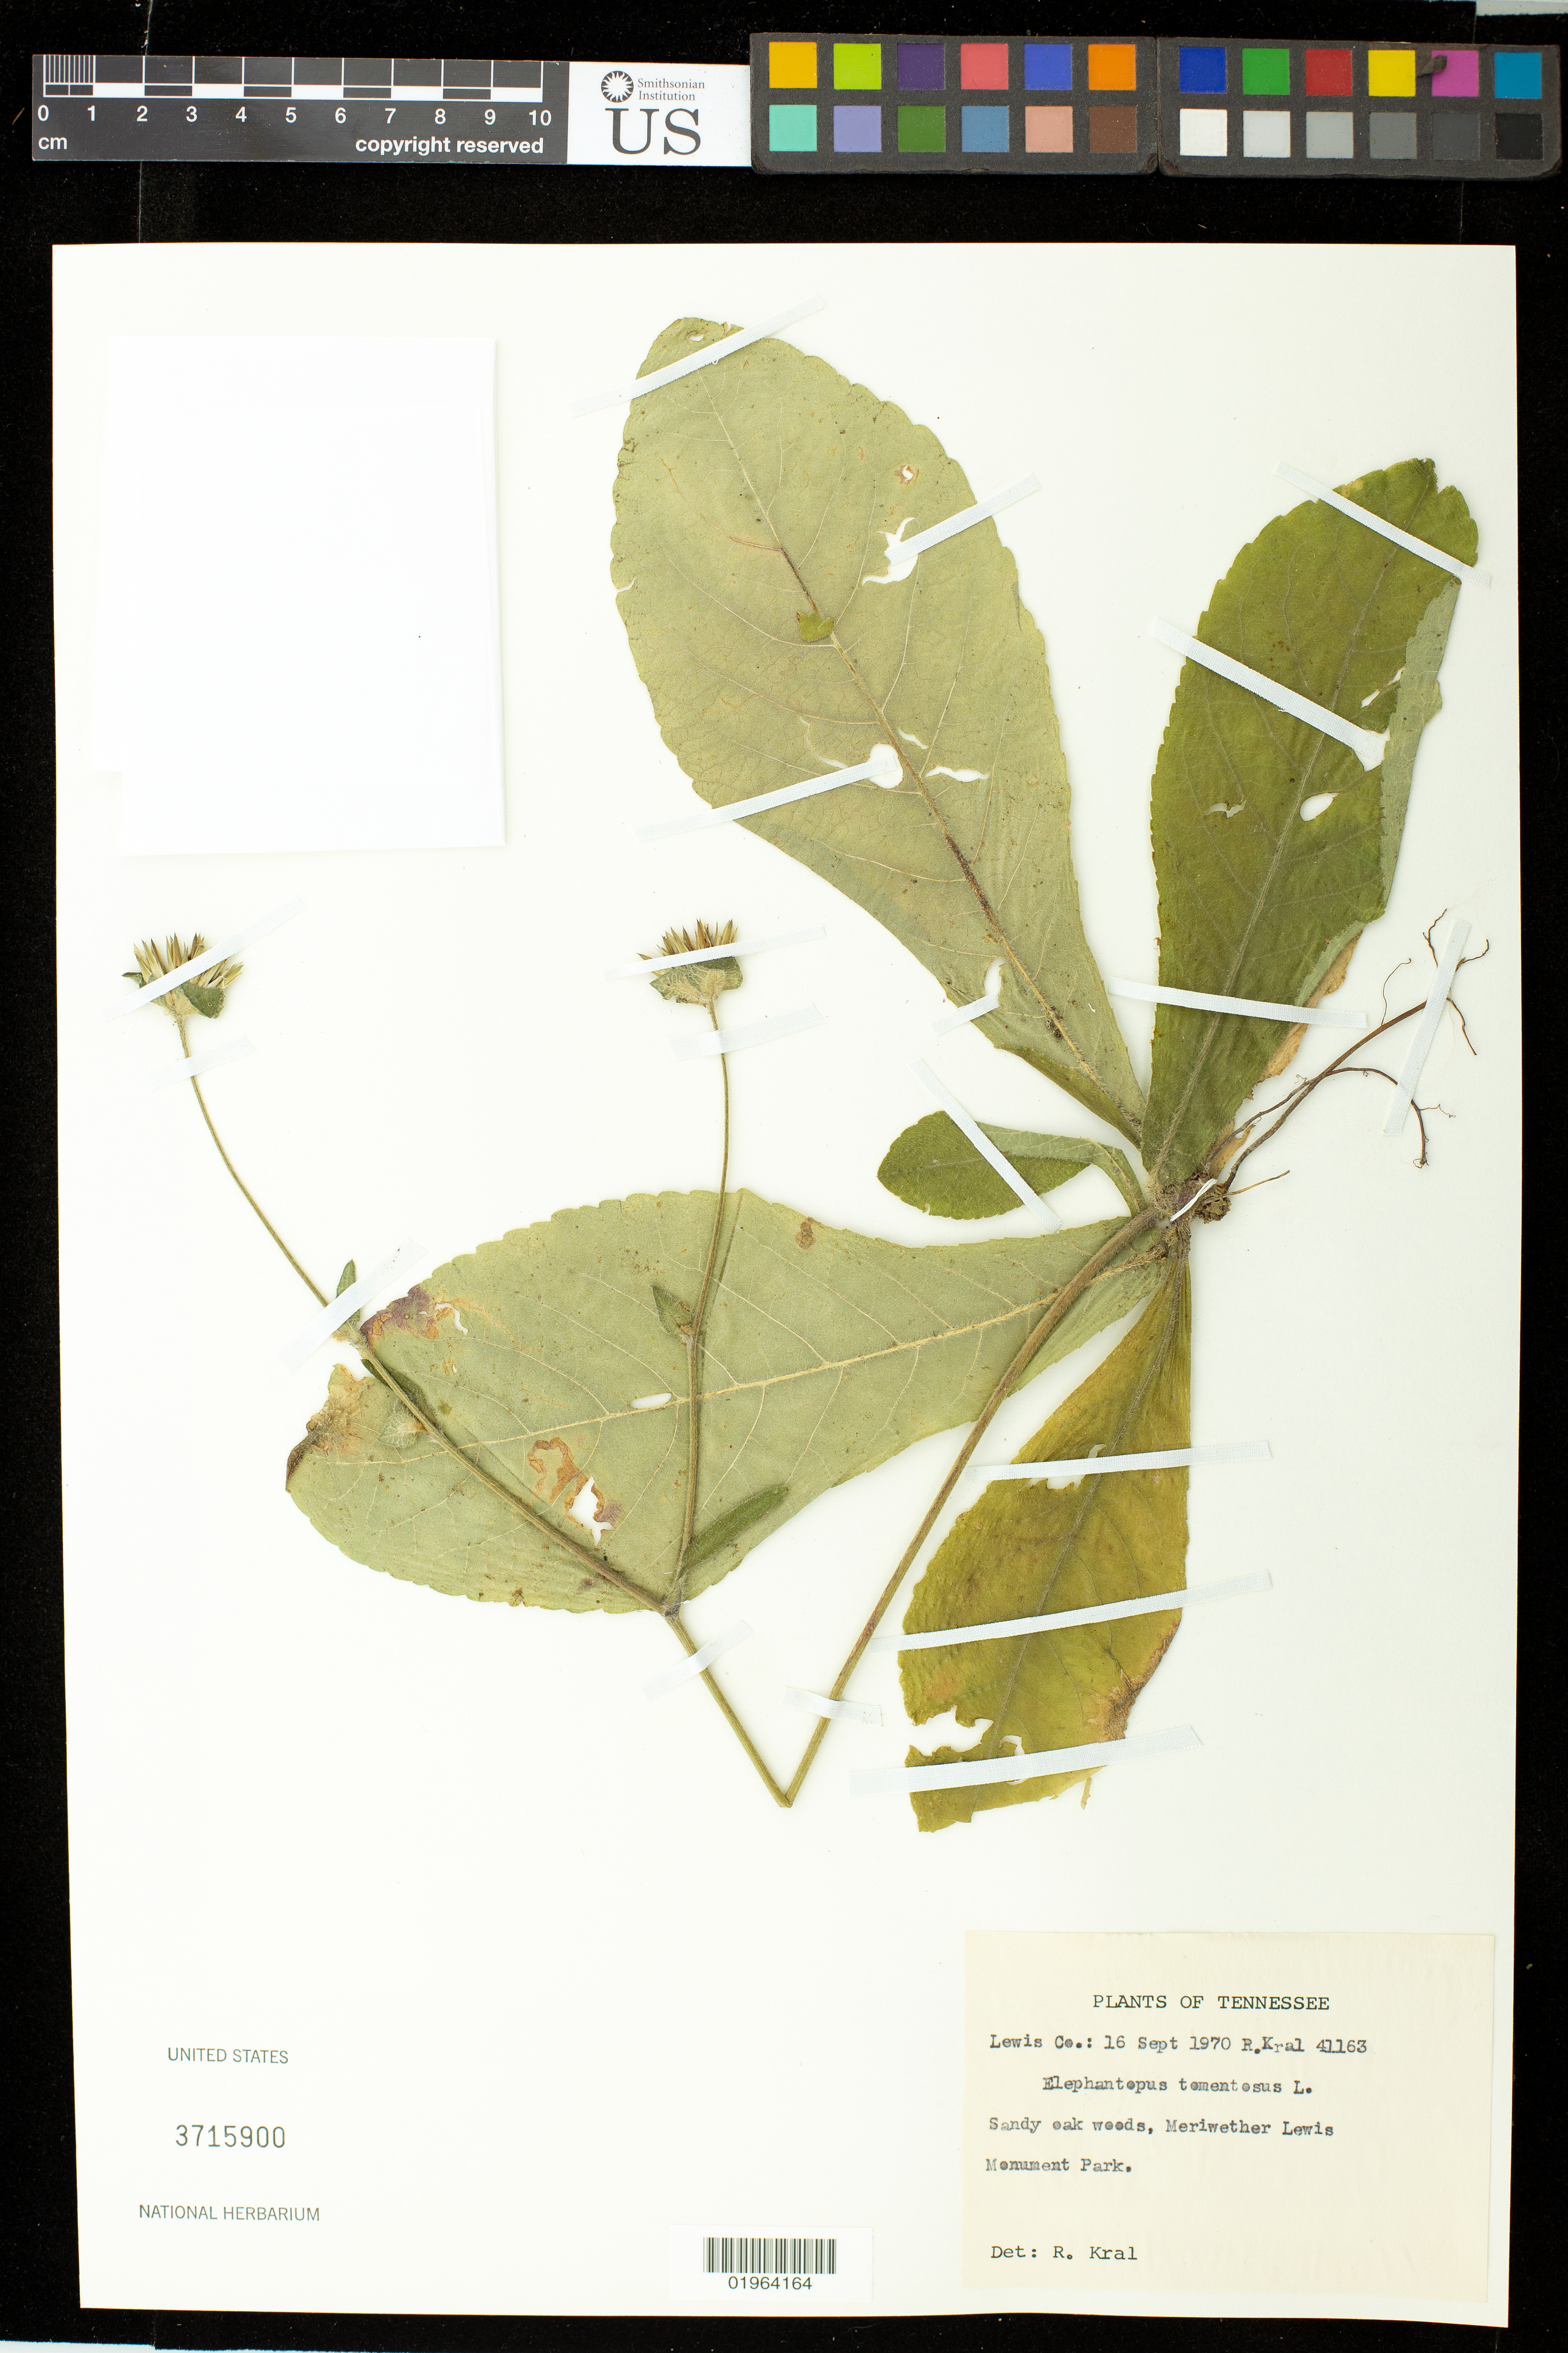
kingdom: Plantae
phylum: Tracheophyta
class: Magnoliopsida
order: Asterales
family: Asteraceae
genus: Elephantopus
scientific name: Elephantopus tomentosus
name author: L.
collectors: R. Kral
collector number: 41163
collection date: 1970-09-16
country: United States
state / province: Tennessee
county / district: Lewis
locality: Meriwether Lewis Monument Park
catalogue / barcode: US 3715900